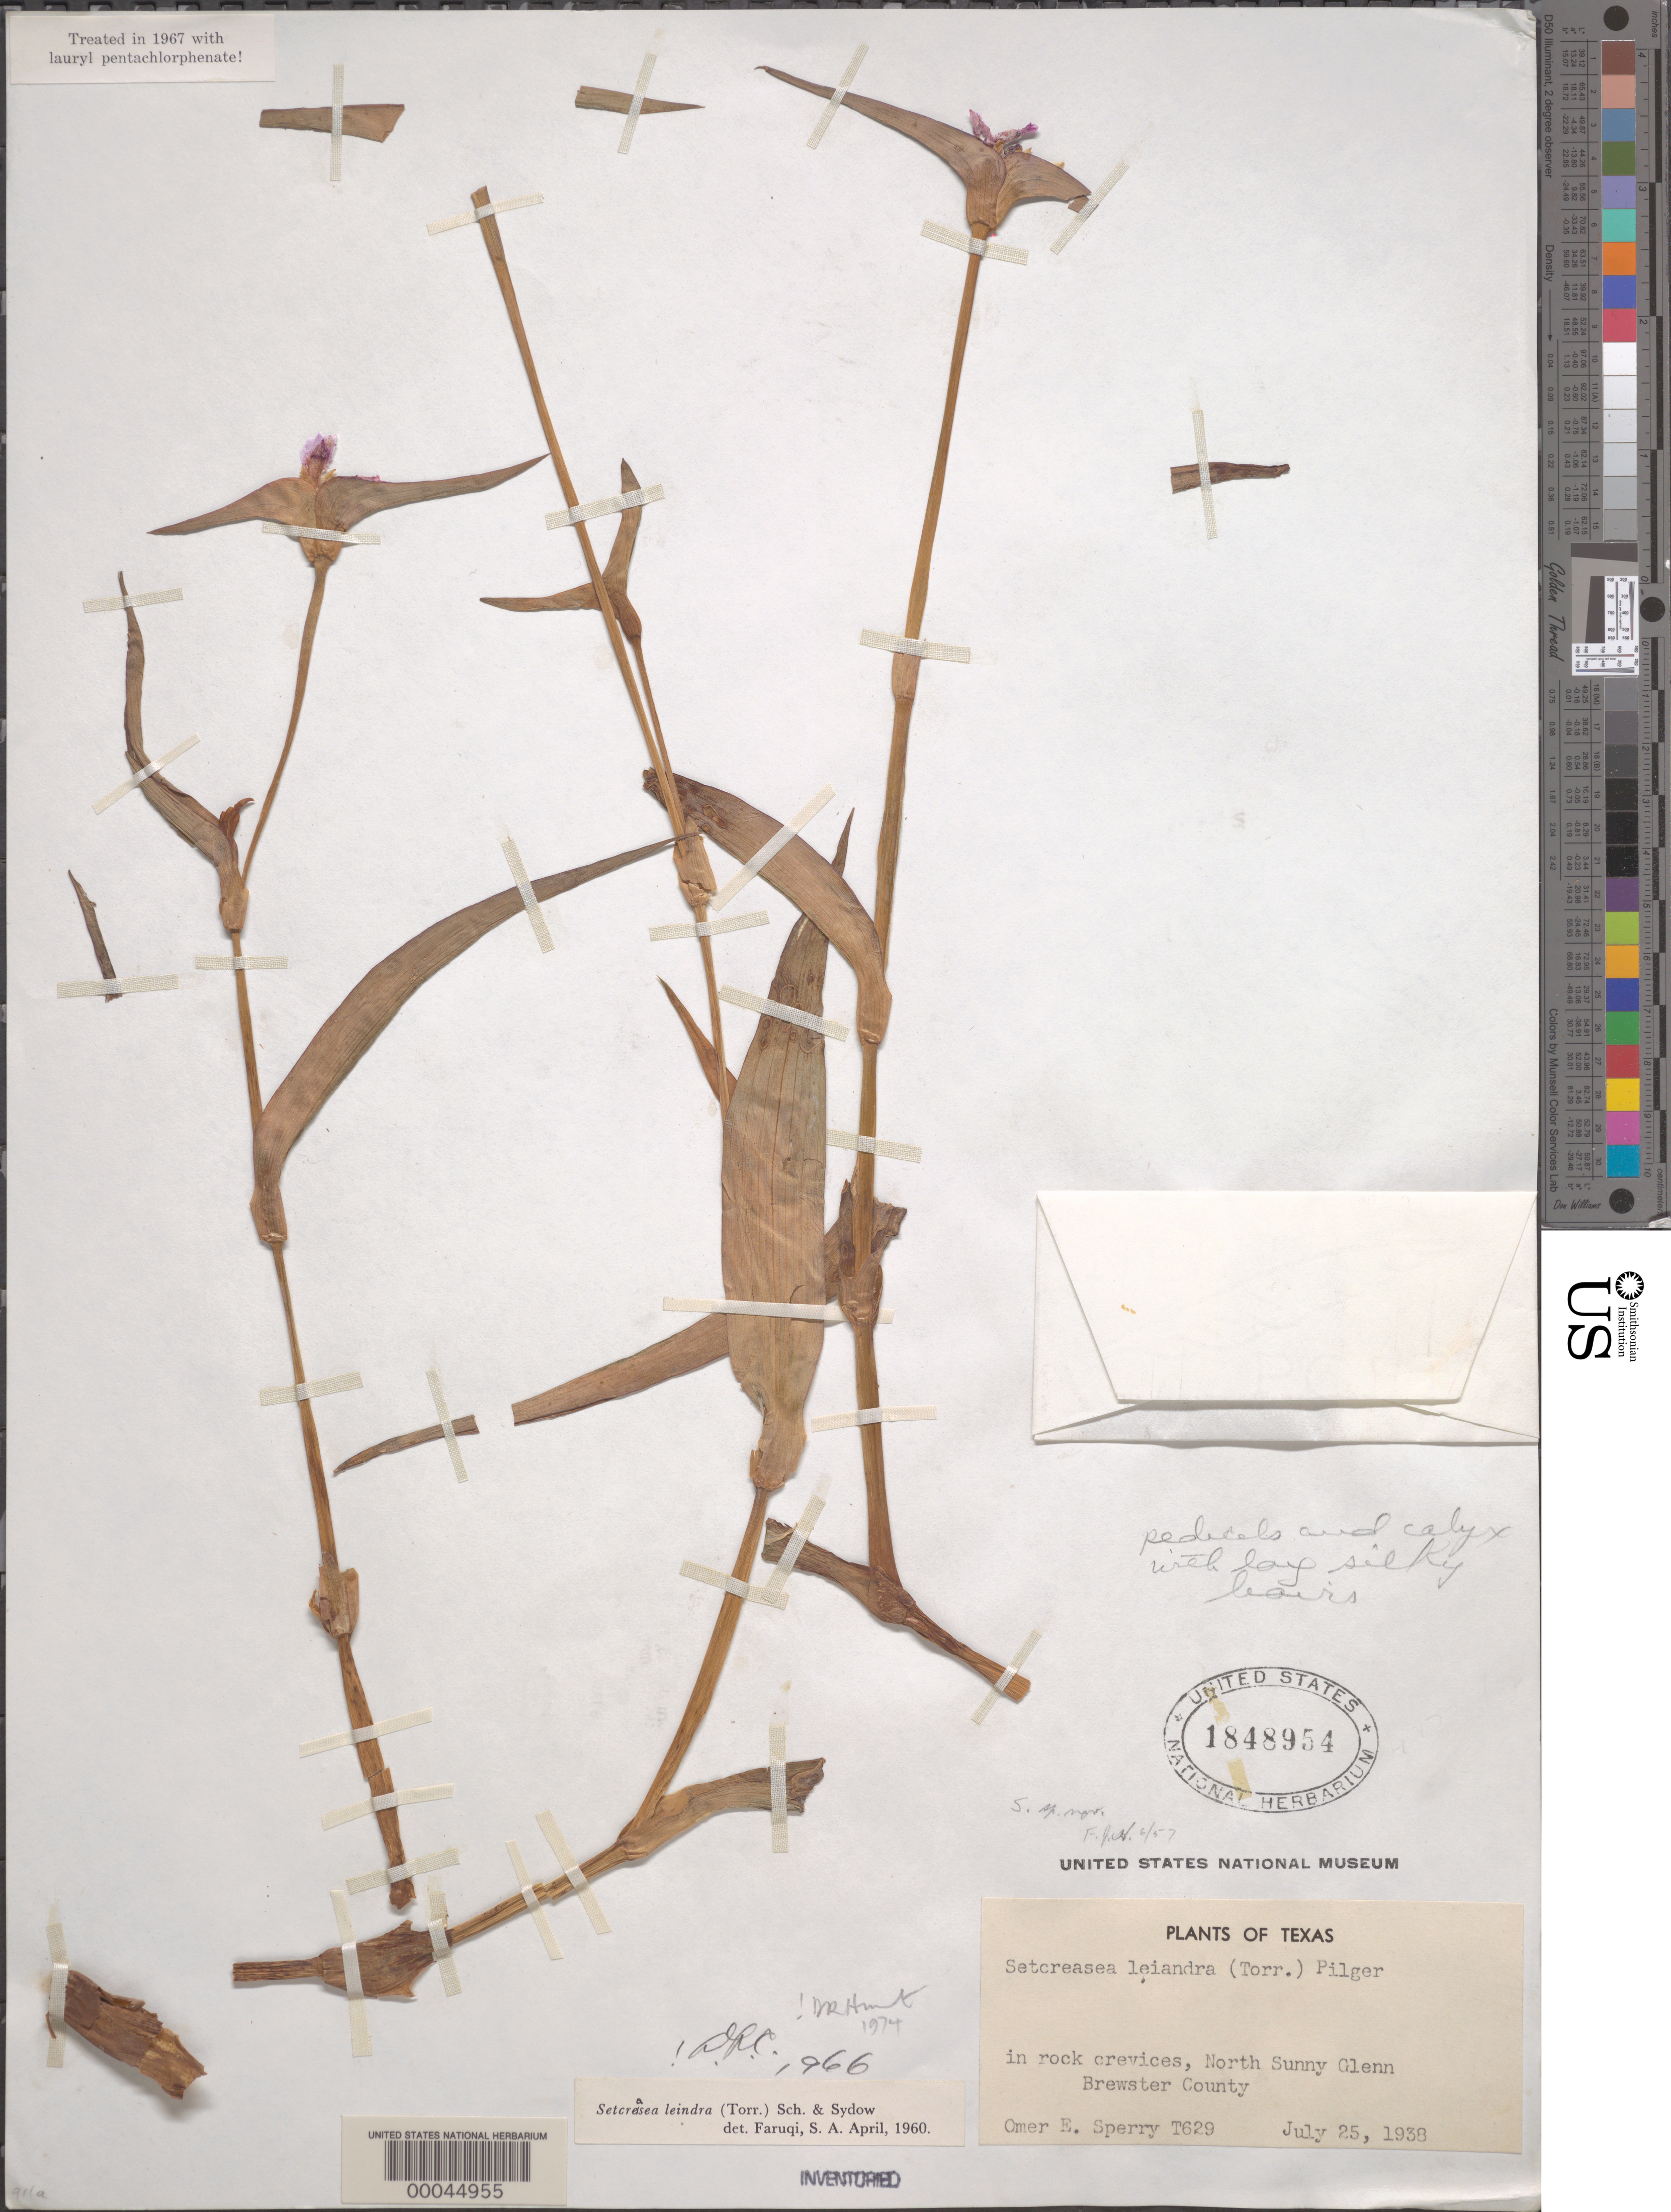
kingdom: Plantae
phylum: Tracheophyta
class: Liliopsida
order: Commelinales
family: Commelinaceae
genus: Tradescantia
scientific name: Tradescantia leiandra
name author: Torr.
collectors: O. E. Sperry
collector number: T629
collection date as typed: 25 Jul 1938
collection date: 1938-07-25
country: United States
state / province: Texas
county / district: Brewster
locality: North sunny glenn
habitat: Rock crevices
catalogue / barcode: US 1848954